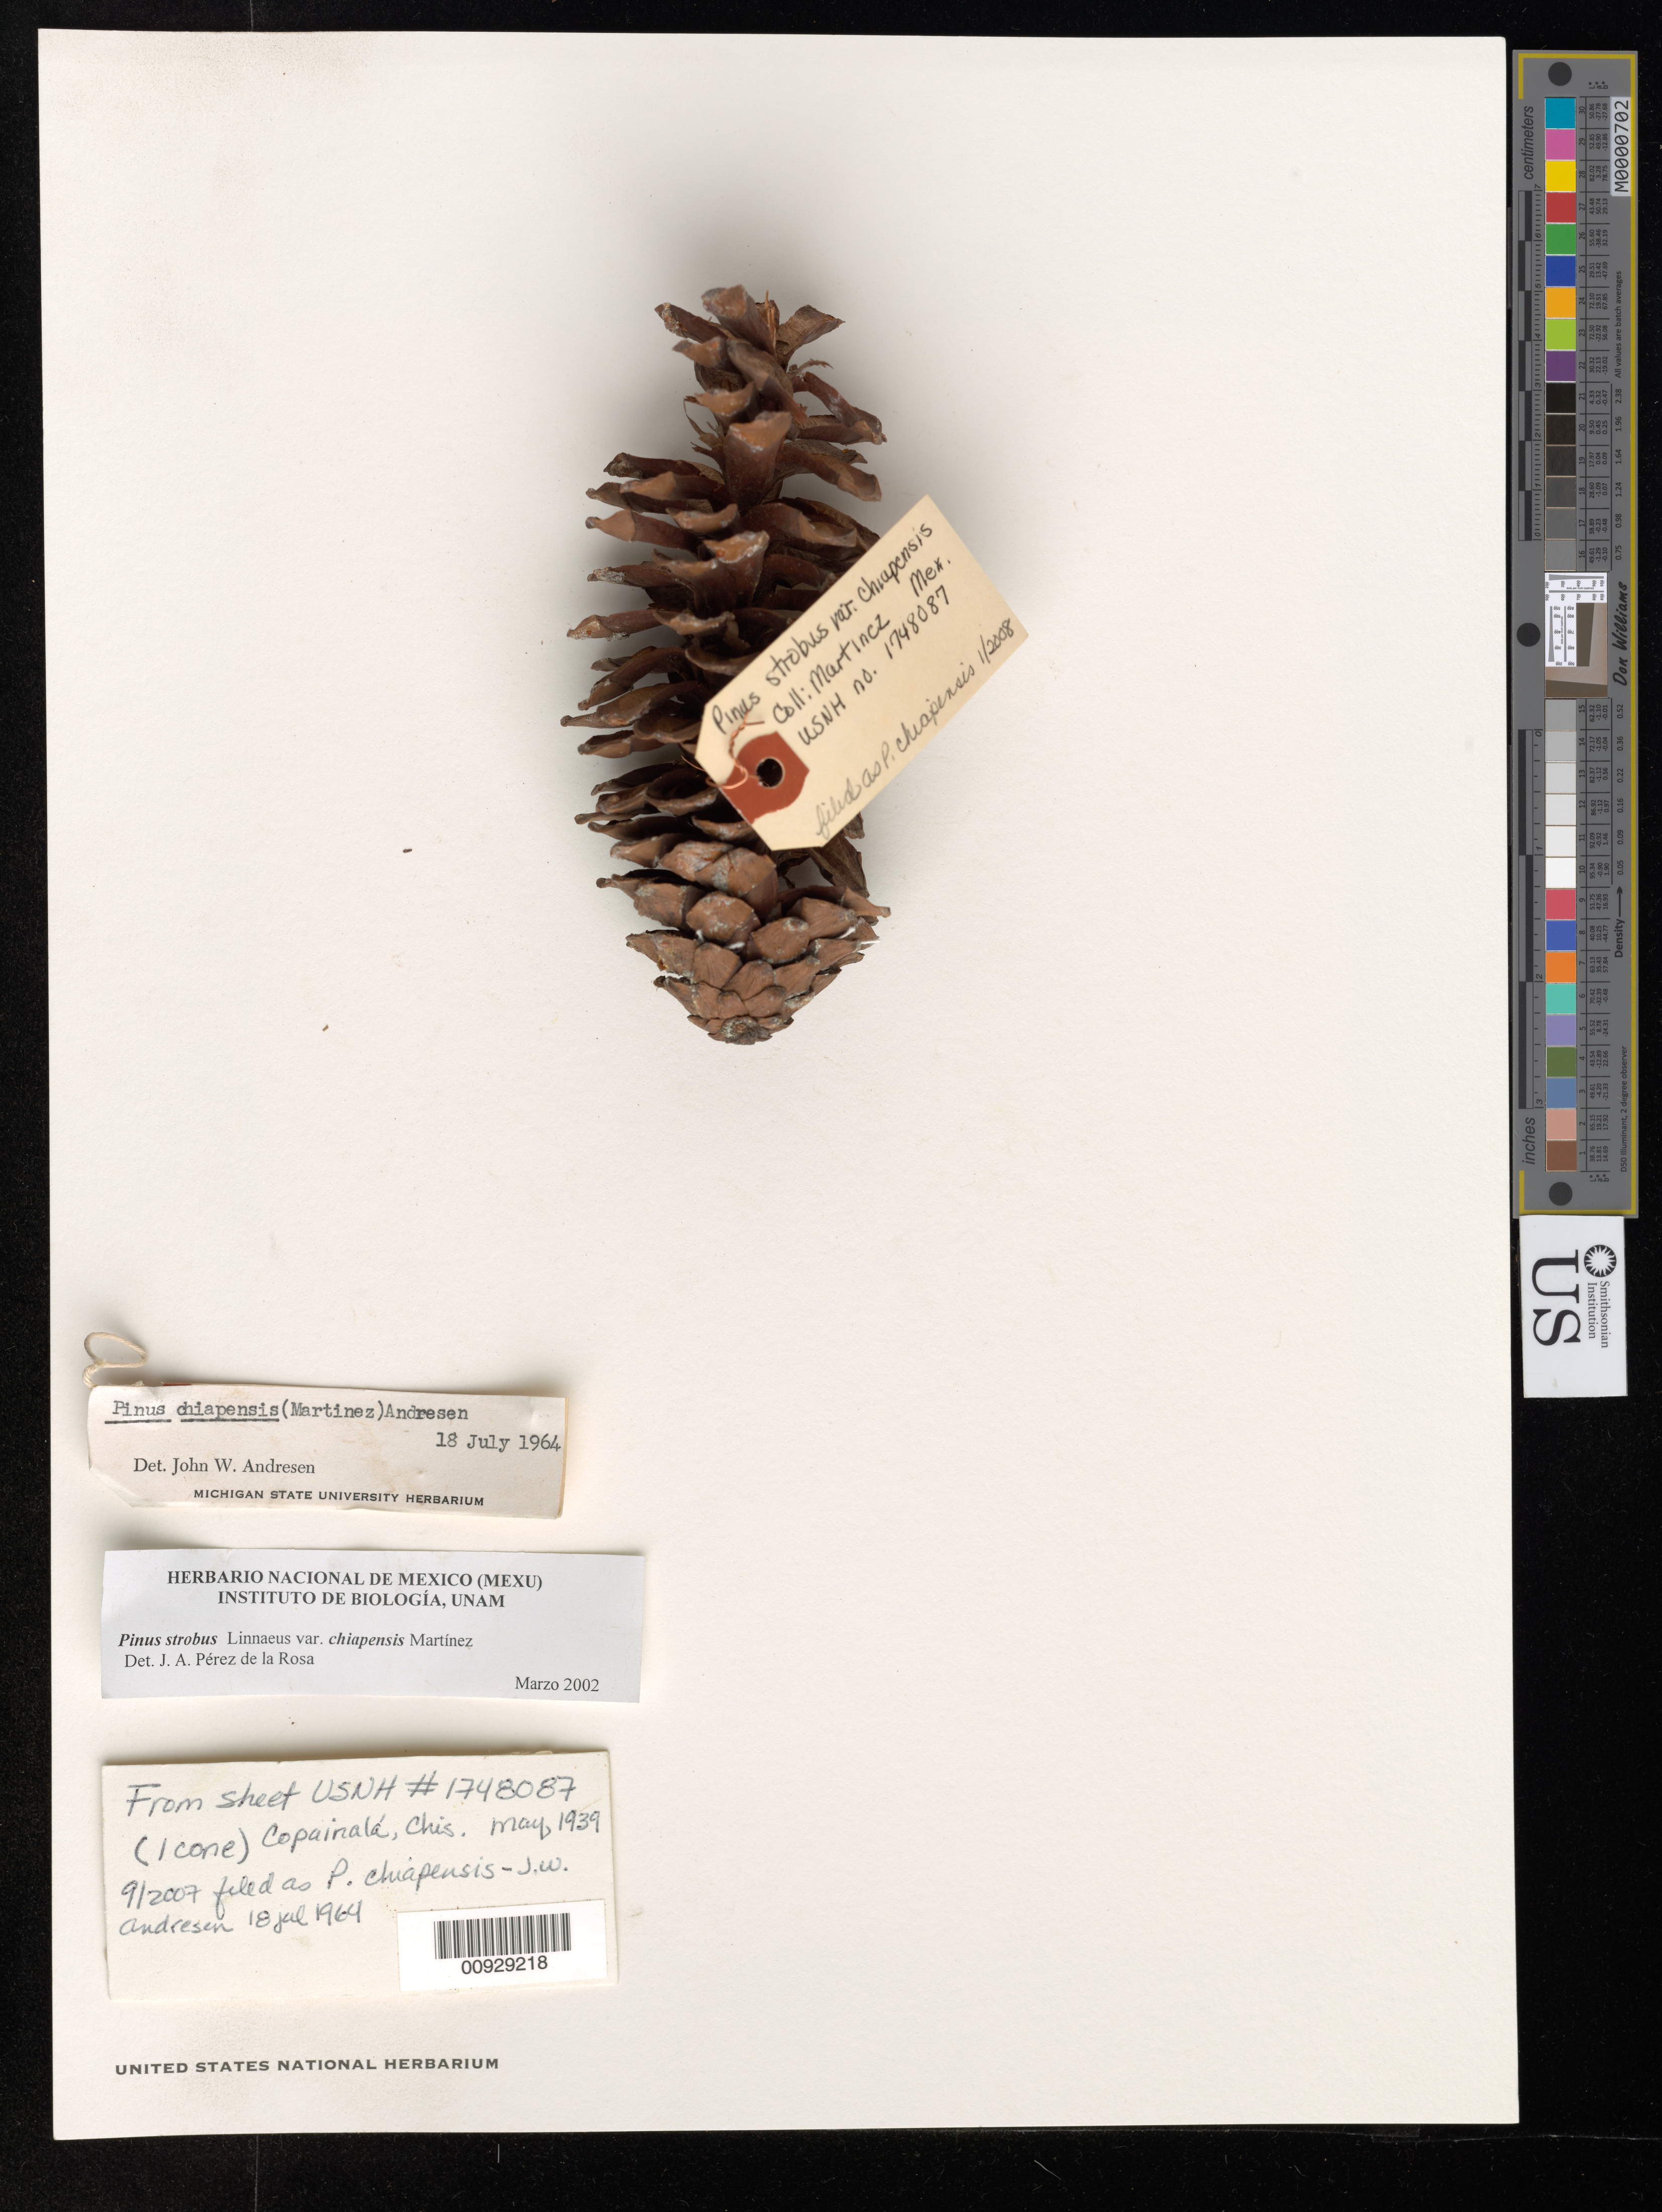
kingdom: Plantae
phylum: Tracheophyta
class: Pinopsida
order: Pinales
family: Pinaceae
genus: Pinus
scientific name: Pinus chiapensis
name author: (Martínez) Andrésen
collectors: M. Martinez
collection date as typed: May 1939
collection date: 1939-05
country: Mexico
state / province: Chiapas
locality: Copainalá.